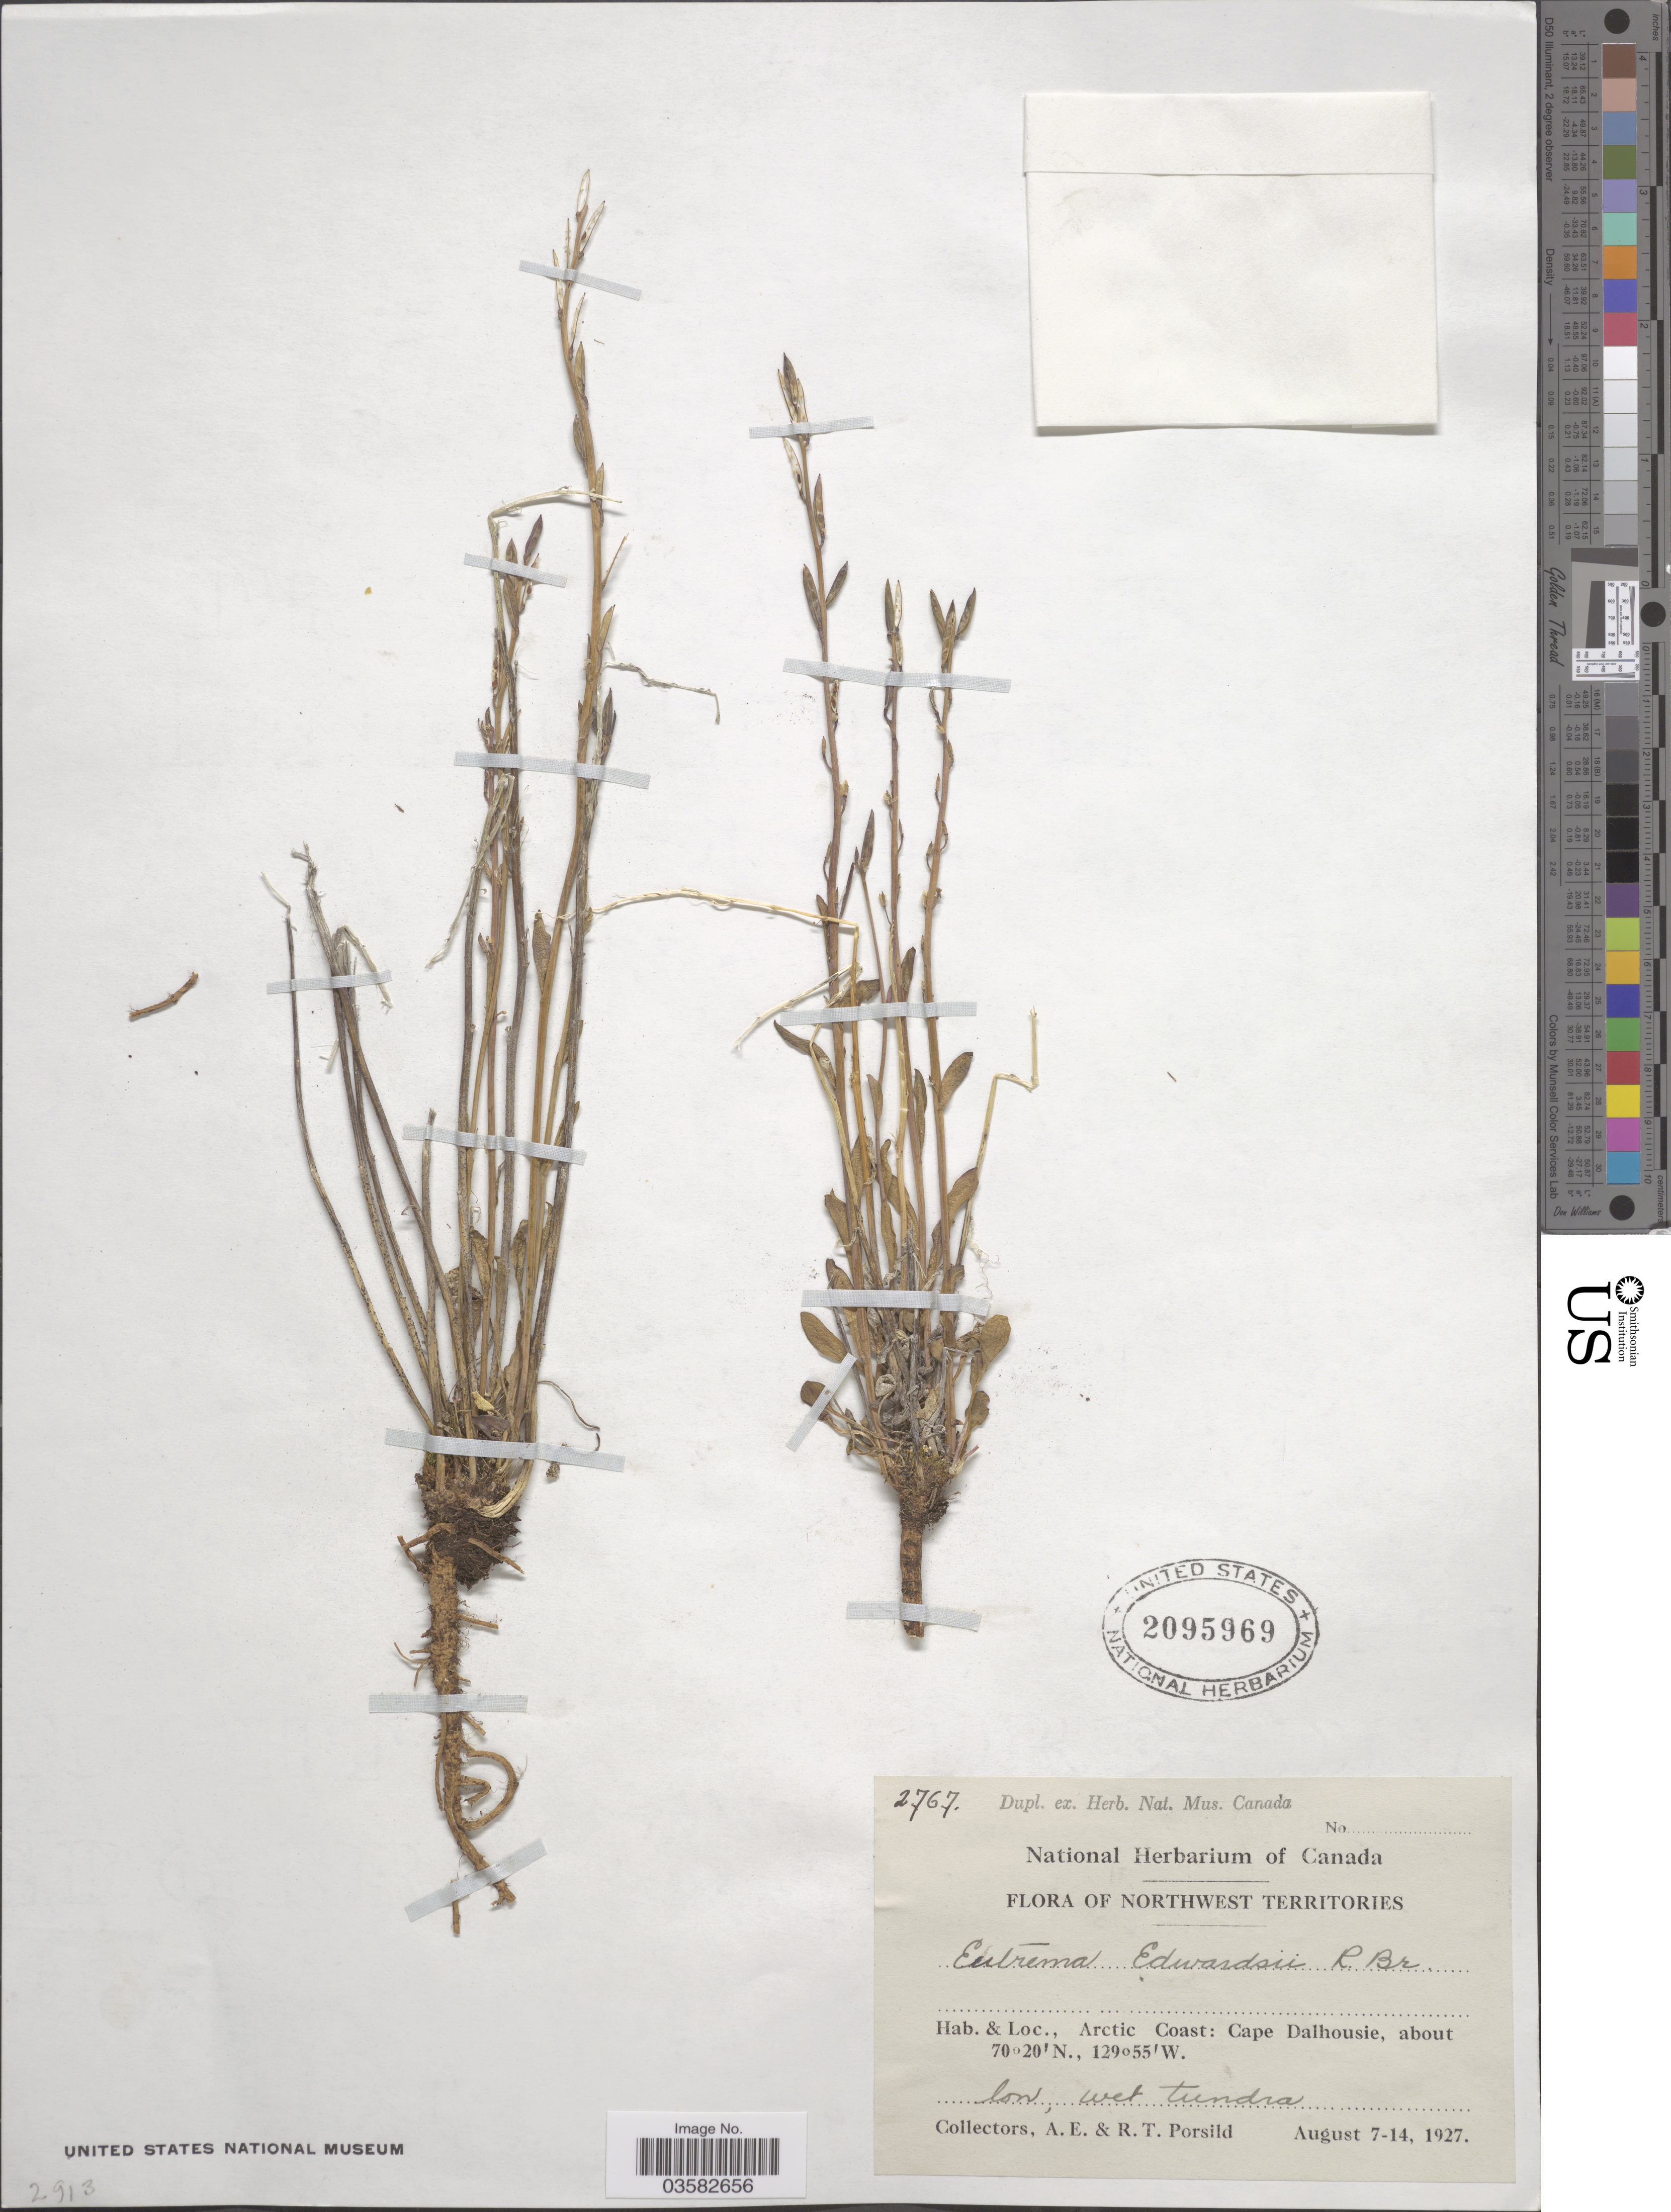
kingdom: Plantae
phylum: Tracheophyta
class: Magnoliopsida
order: Brassicales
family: Brassicaceae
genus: Eutrema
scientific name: Eutrema edwardsii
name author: R. Br.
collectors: A. E. Porsild & R. T. Porsild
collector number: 2767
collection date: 1927-08-07/1927-08-14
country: Canada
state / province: Northwest Territories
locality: Arctic Coast: Cape Dalhousie.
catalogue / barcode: US 2095969